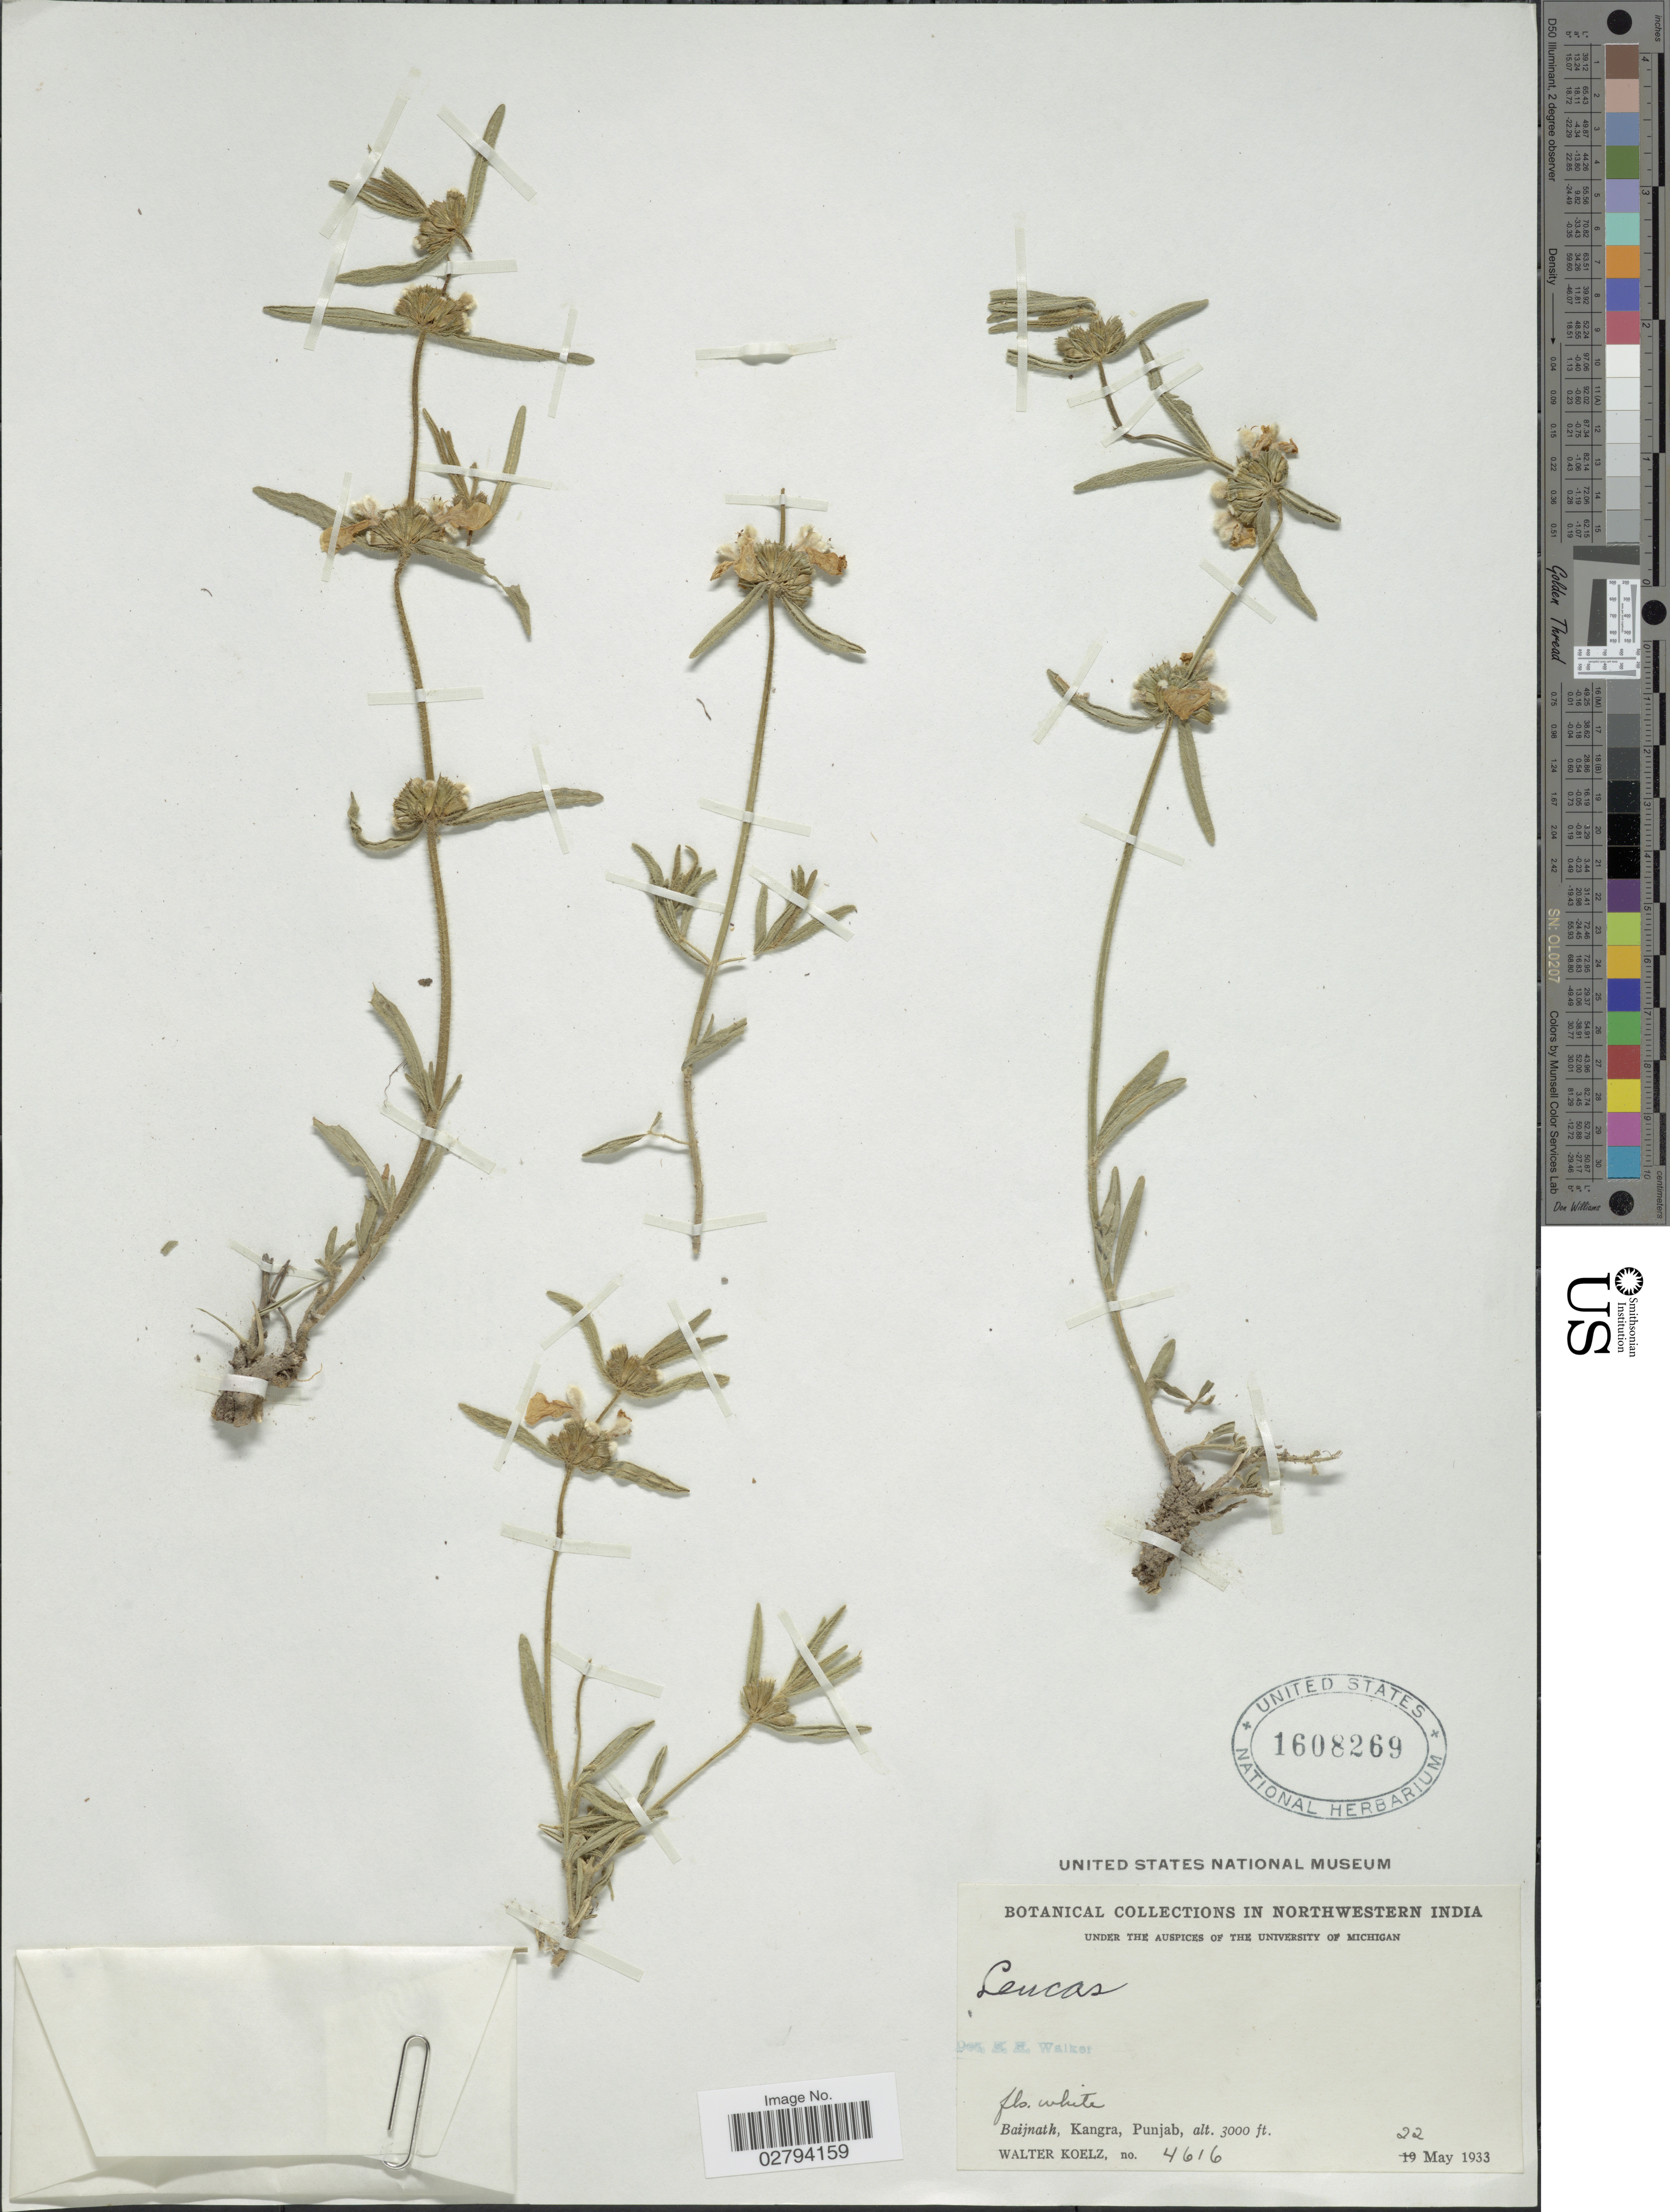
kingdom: Plantae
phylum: Tracheophyta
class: Magnoliopsida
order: Lamiales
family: Lamiaceae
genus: Leucas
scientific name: Leucas sp.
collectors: W. N. Koelz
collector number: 4616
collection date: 1933-05-22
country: India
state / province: Himachal Pradesh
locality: Northwestern India, Baijnath, Kangra, Punjab.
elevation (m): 914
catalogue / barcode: US 1608269